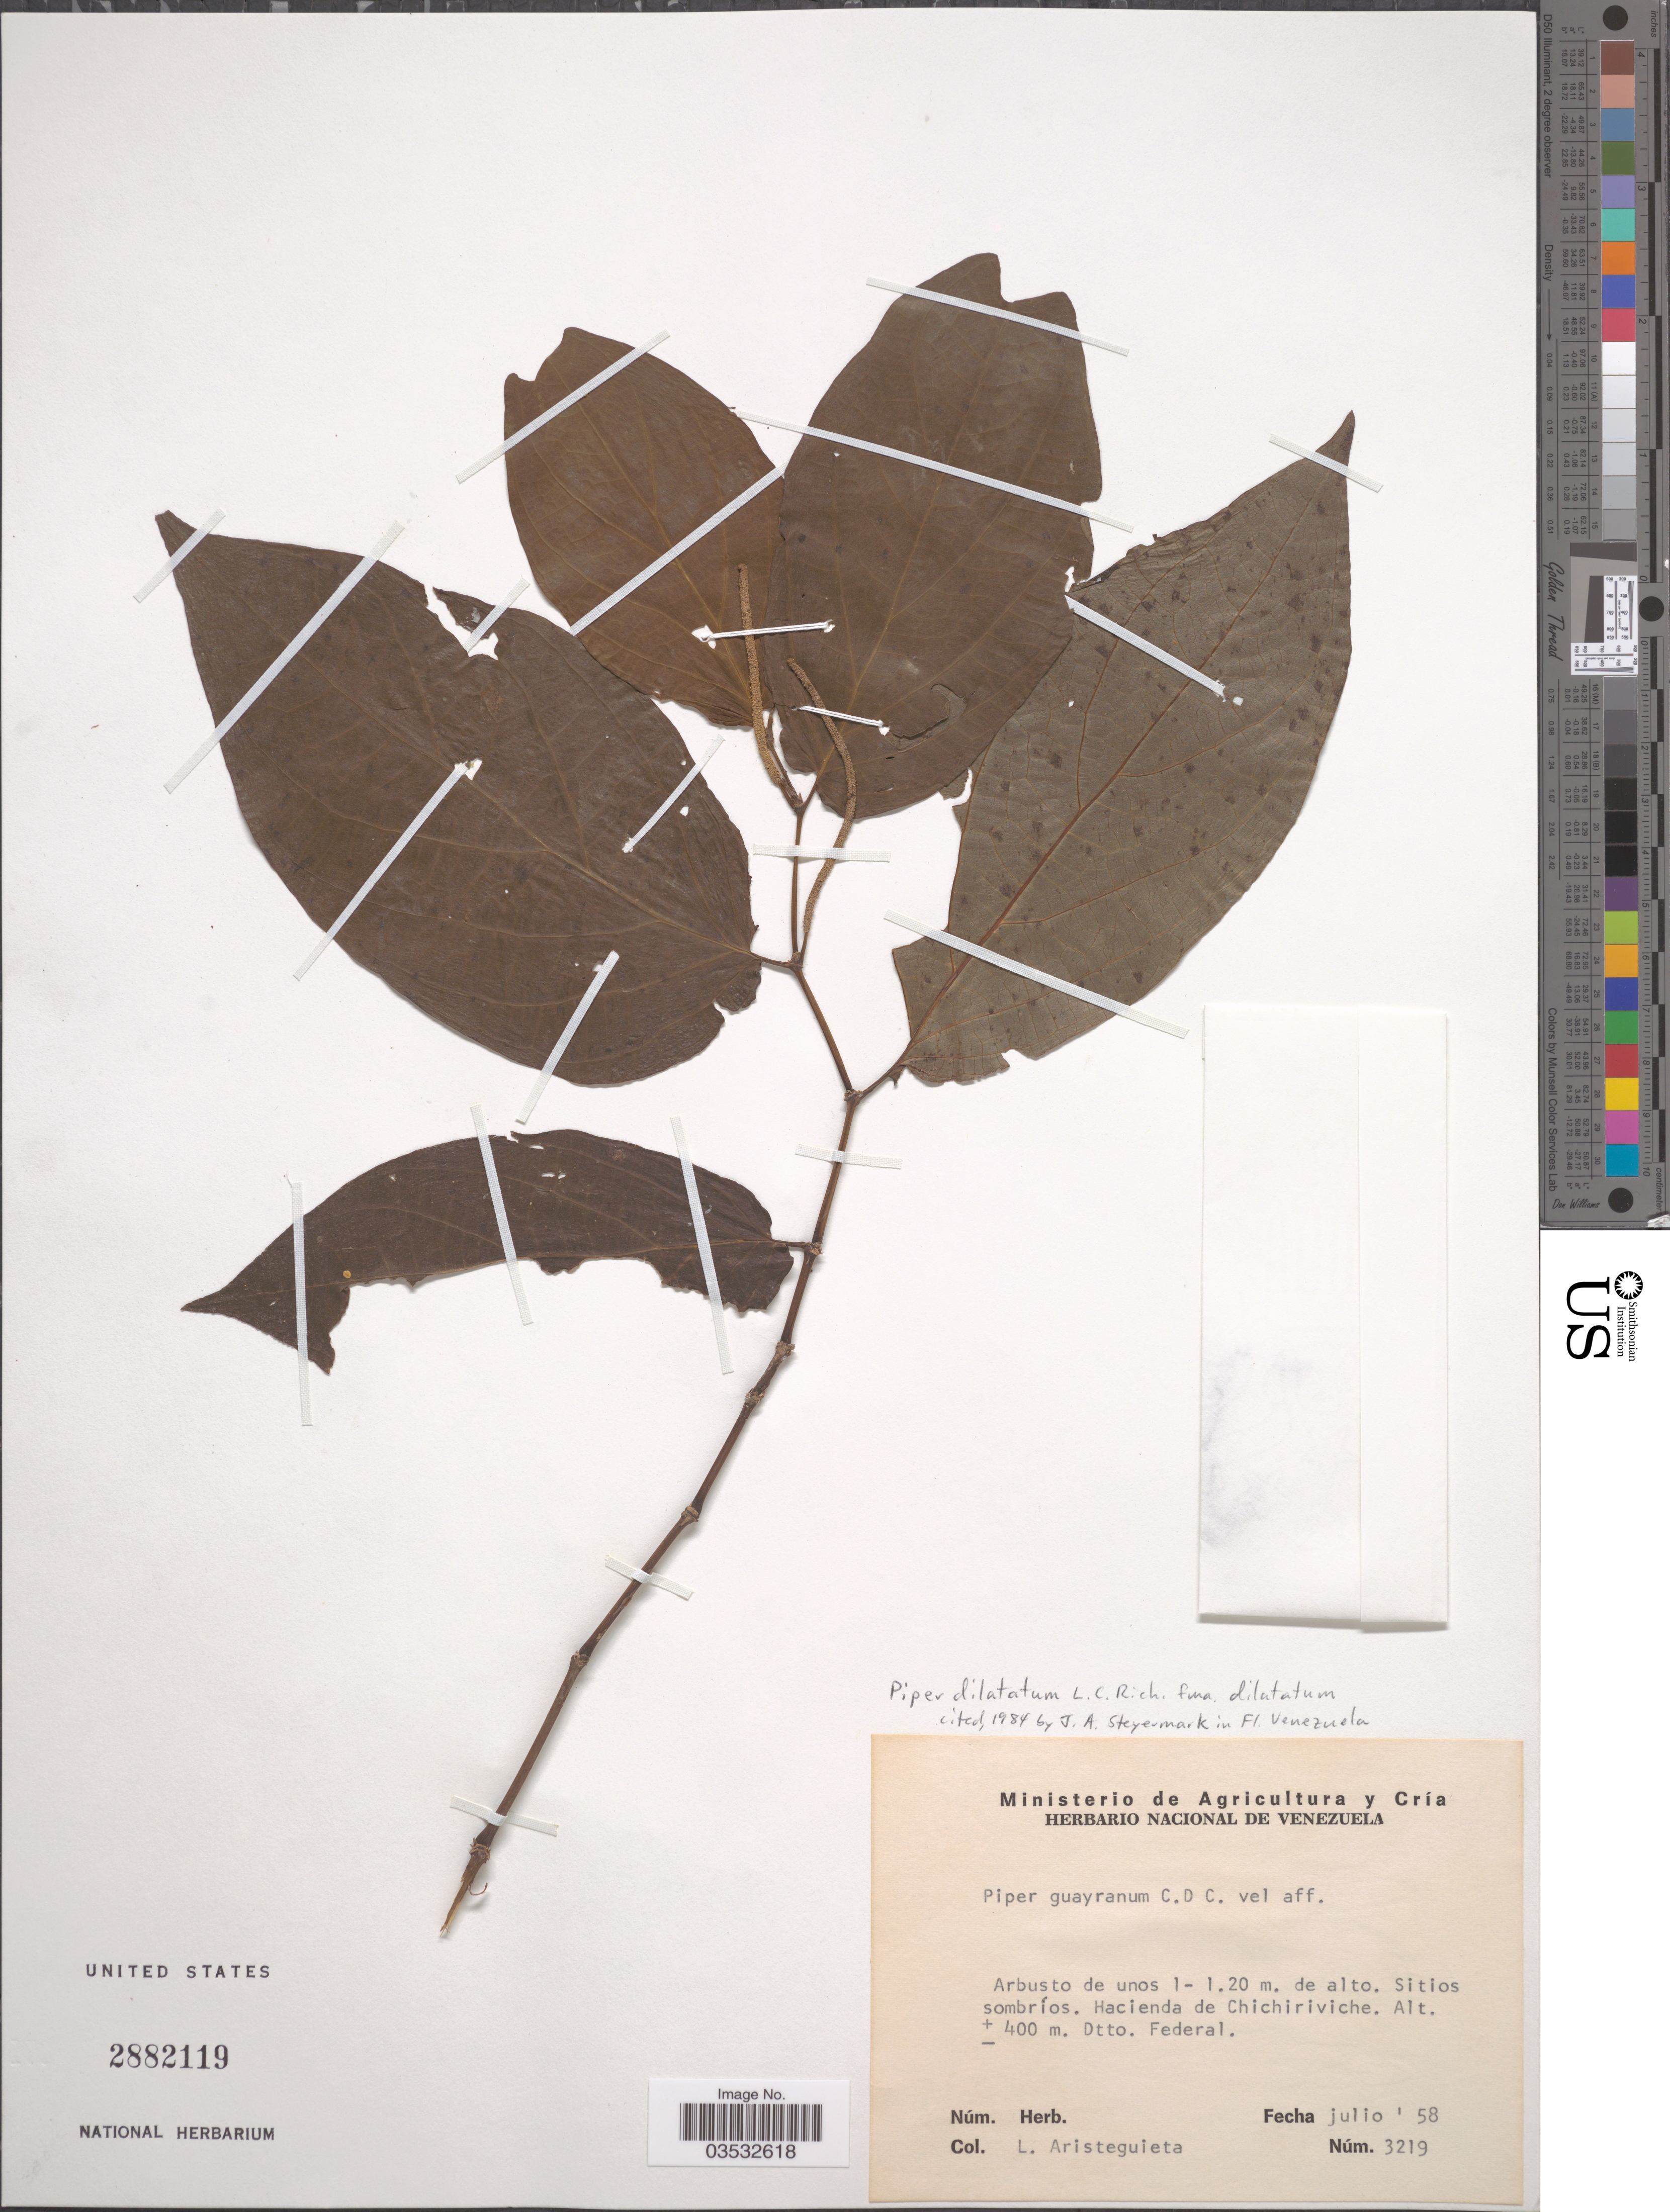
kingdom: Plantae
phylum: Tracheophyta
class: Magnoliopsida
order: Piperales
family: Piperaceae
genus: Piper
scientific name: Piper dilatatum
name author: Rich.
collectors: L. Aristeguieta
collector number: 3219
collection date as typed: Transcribed d/m/y: /7/58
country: Venezuela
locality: Hacienda de Chichiriviche.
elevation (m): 400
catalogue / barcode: US 2882119